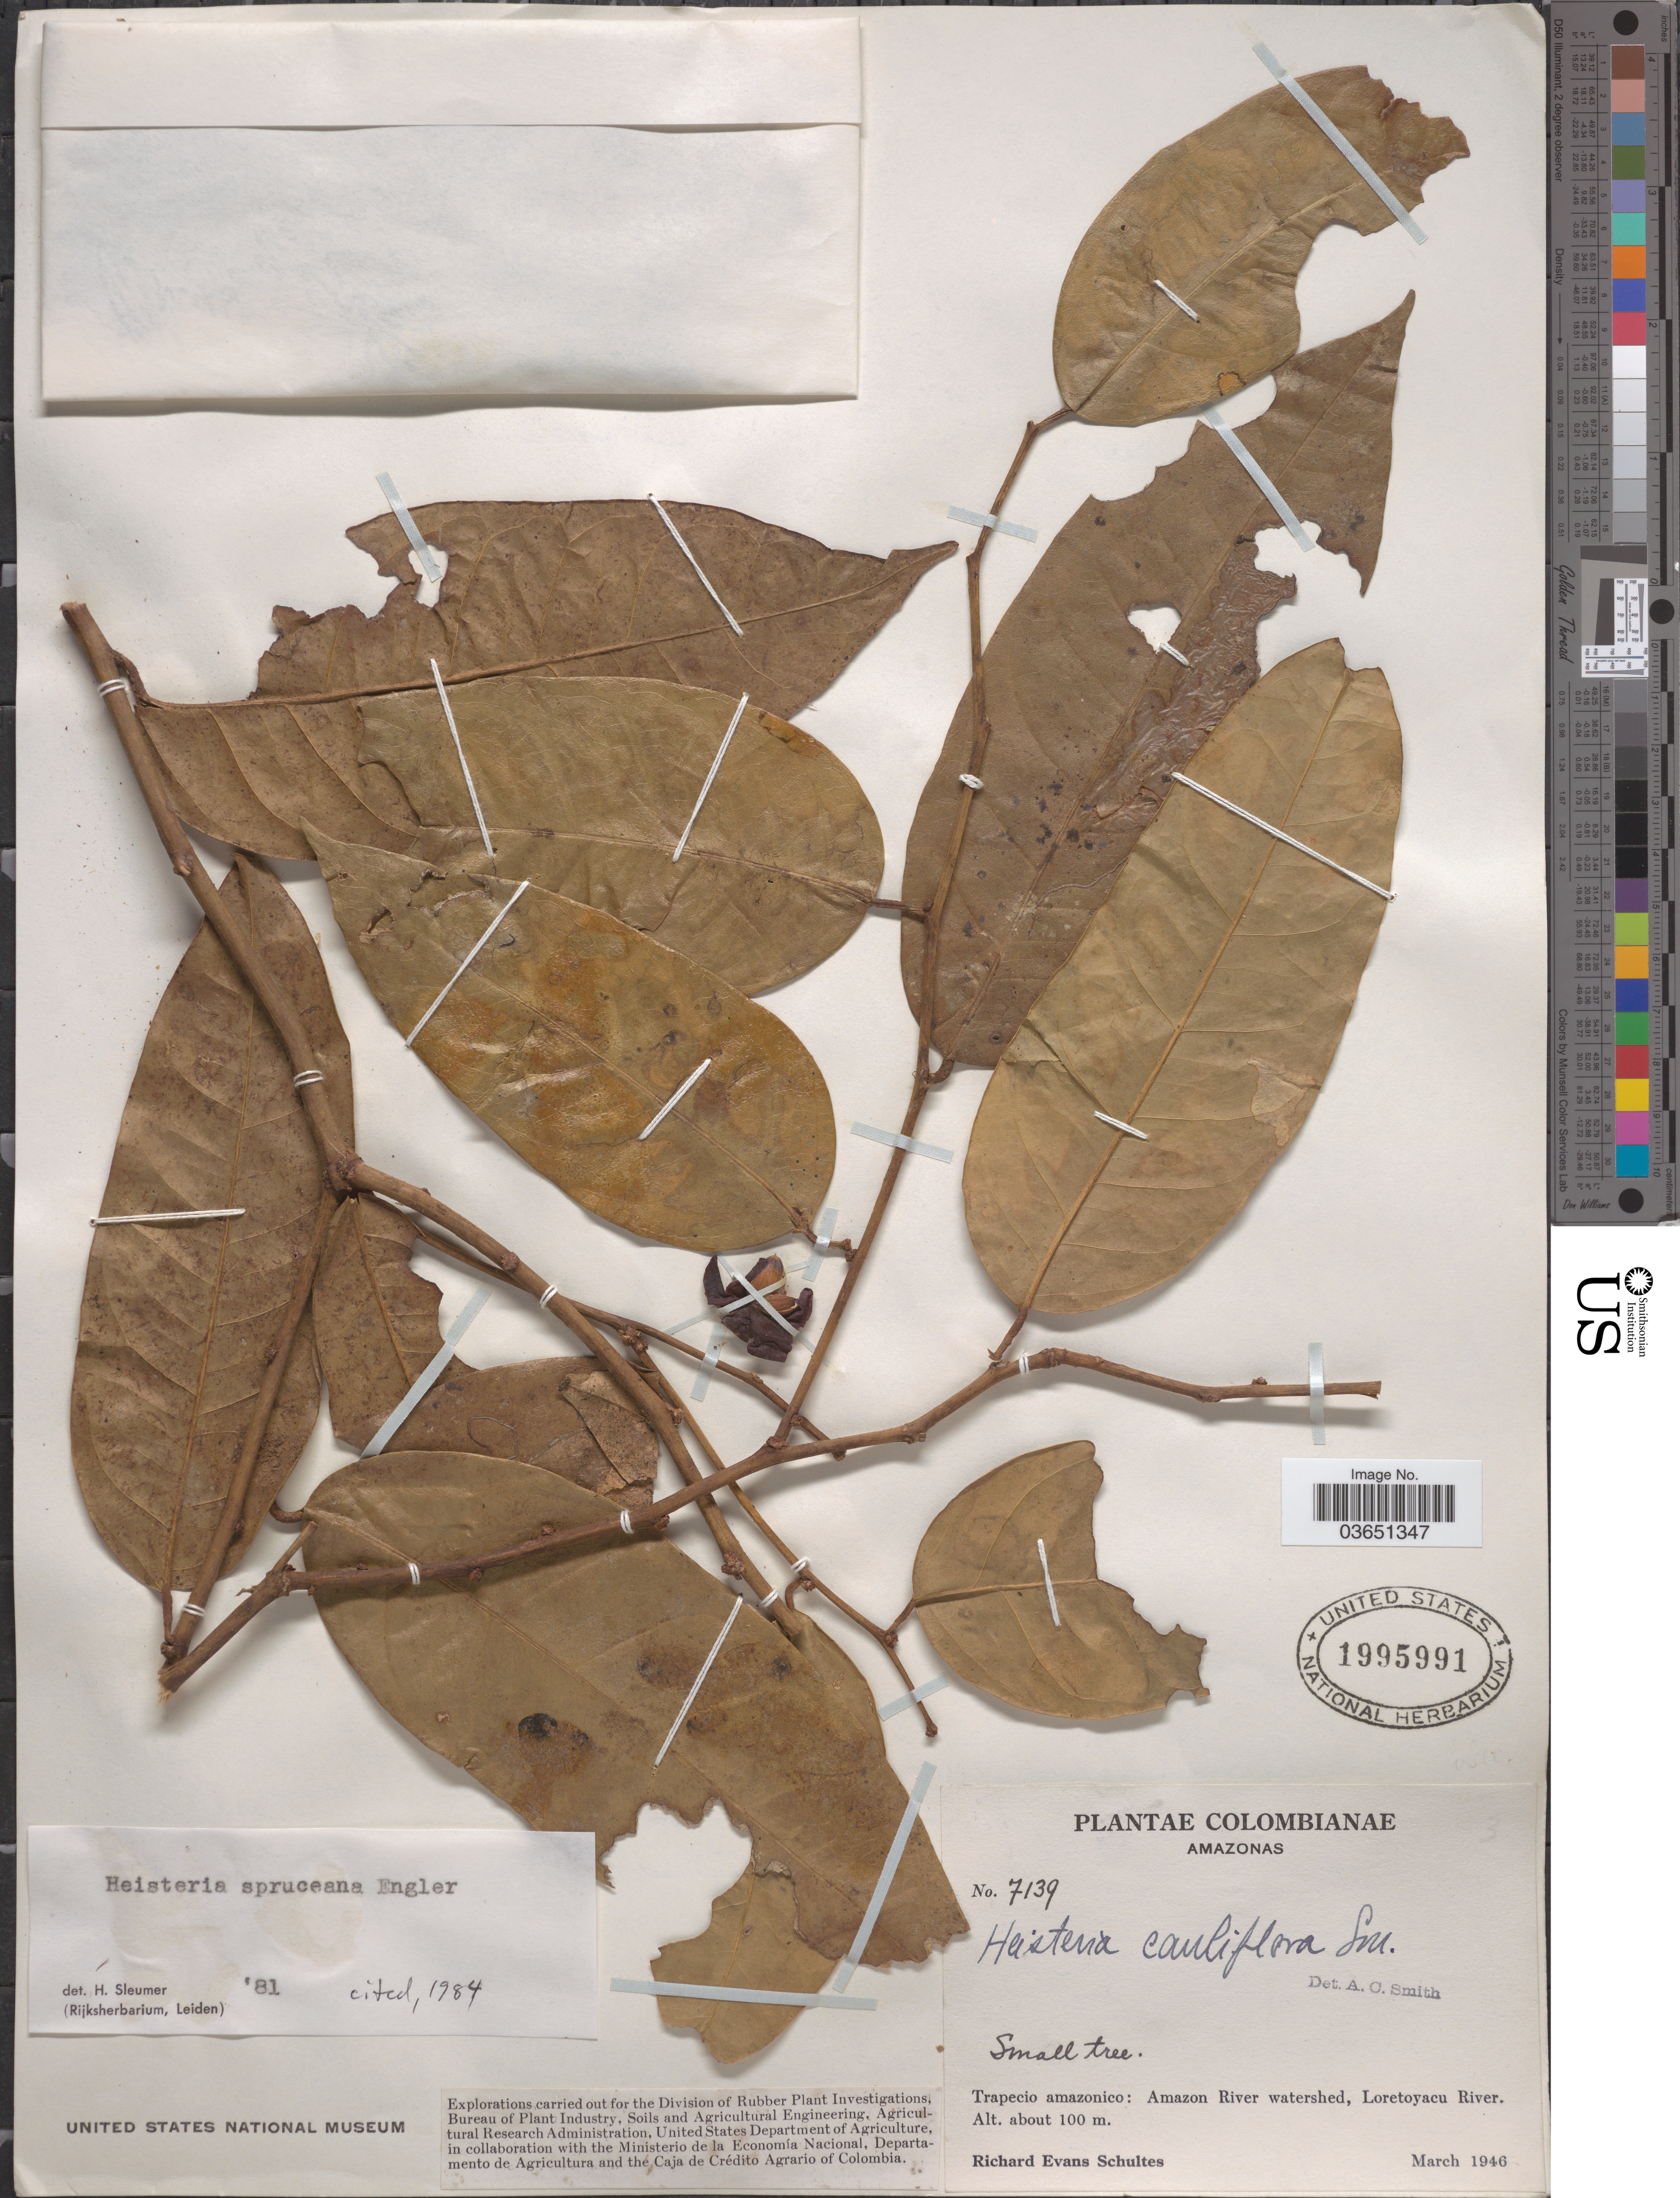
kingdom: Plantae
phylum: Tracheophyta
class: Magnoliopsida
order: Santalales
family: Erythropalaceae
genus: Heisteria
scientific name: Heisteria spruceana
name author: Engl.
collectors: R. E. Schultes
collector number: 7139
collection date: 1946-03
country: Colombia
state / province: Amazônas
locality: Trapecio amazonico: Amazon River watershed, Loretoyacu River.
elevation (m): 100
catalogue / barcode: US 1995991